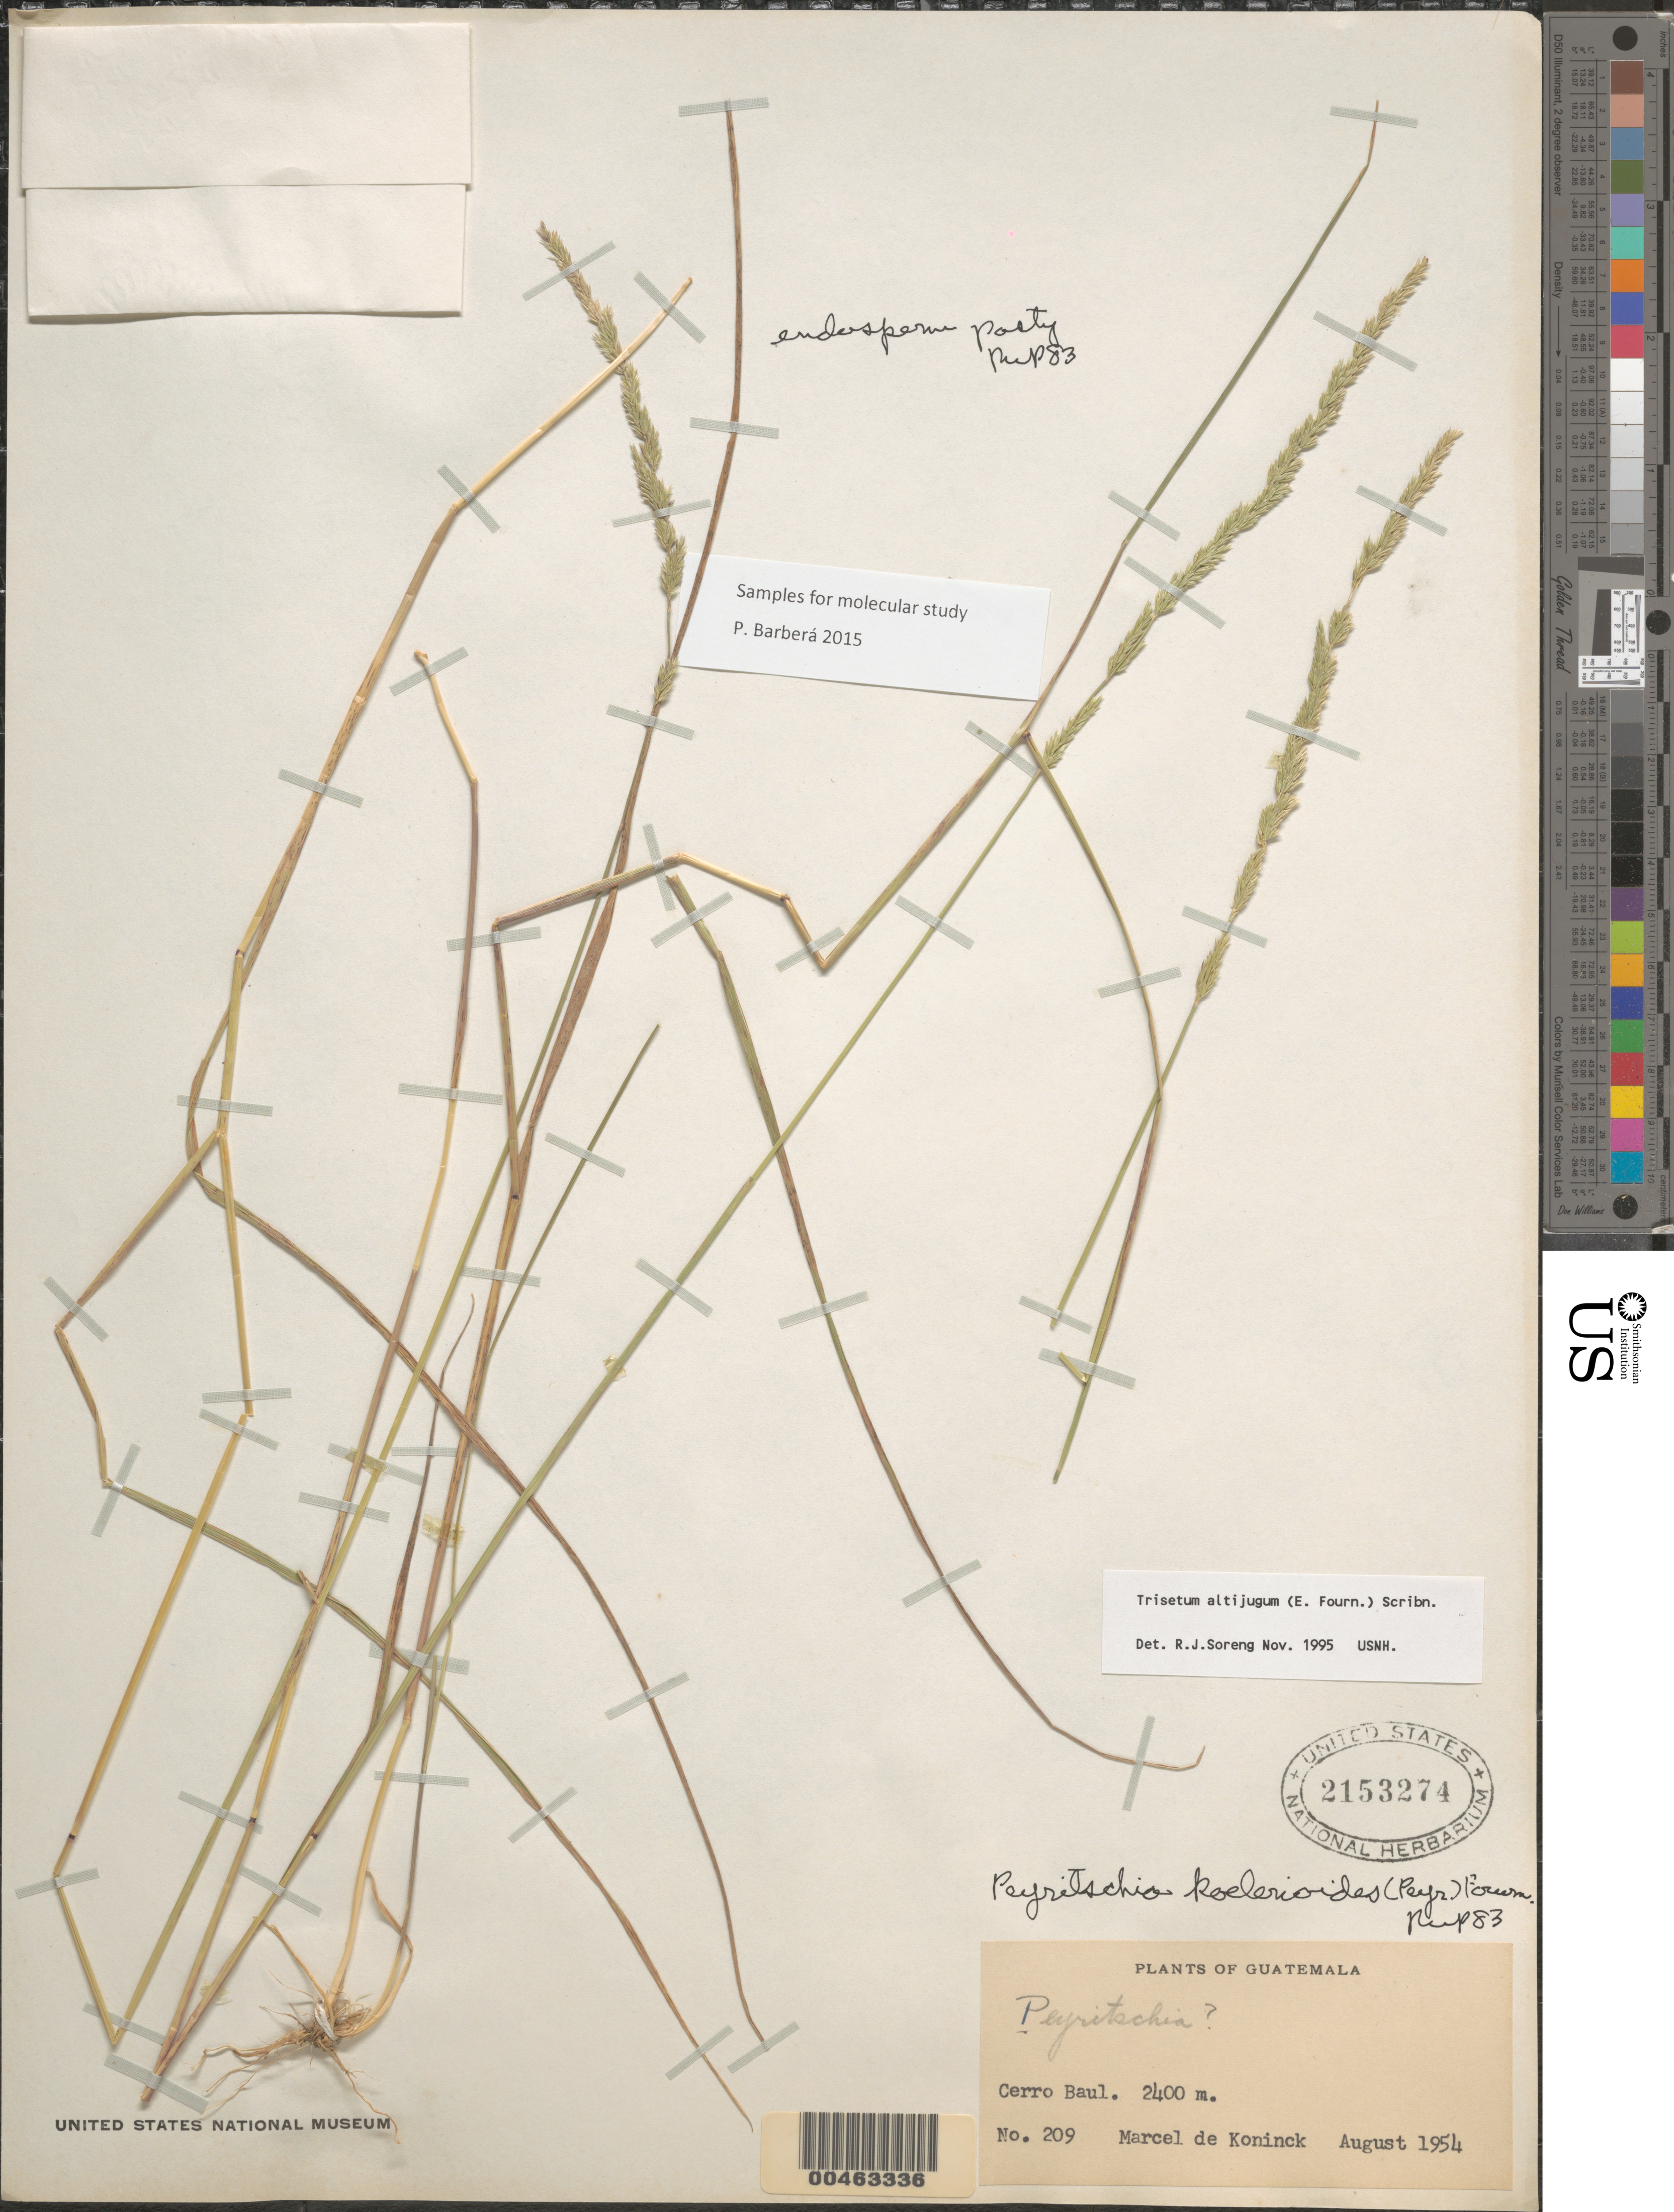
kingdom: Plantae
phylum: Tracheophyta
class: Liliopsida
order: Poales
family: Poaceae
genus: Trisetum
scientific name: Trisetum altijugum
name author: (E. Fourn.) Scribn.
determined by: Soreng, Robert J., Research Associate (BOT), Smithsonian Institution - National Museum of Natural History (UNITED STATES)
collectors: M. de Konick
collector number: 209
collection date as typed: Aug 1954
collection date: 1954-08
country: Guatemala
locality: Cerro Baul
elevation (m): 2400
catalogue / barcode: US 2153274